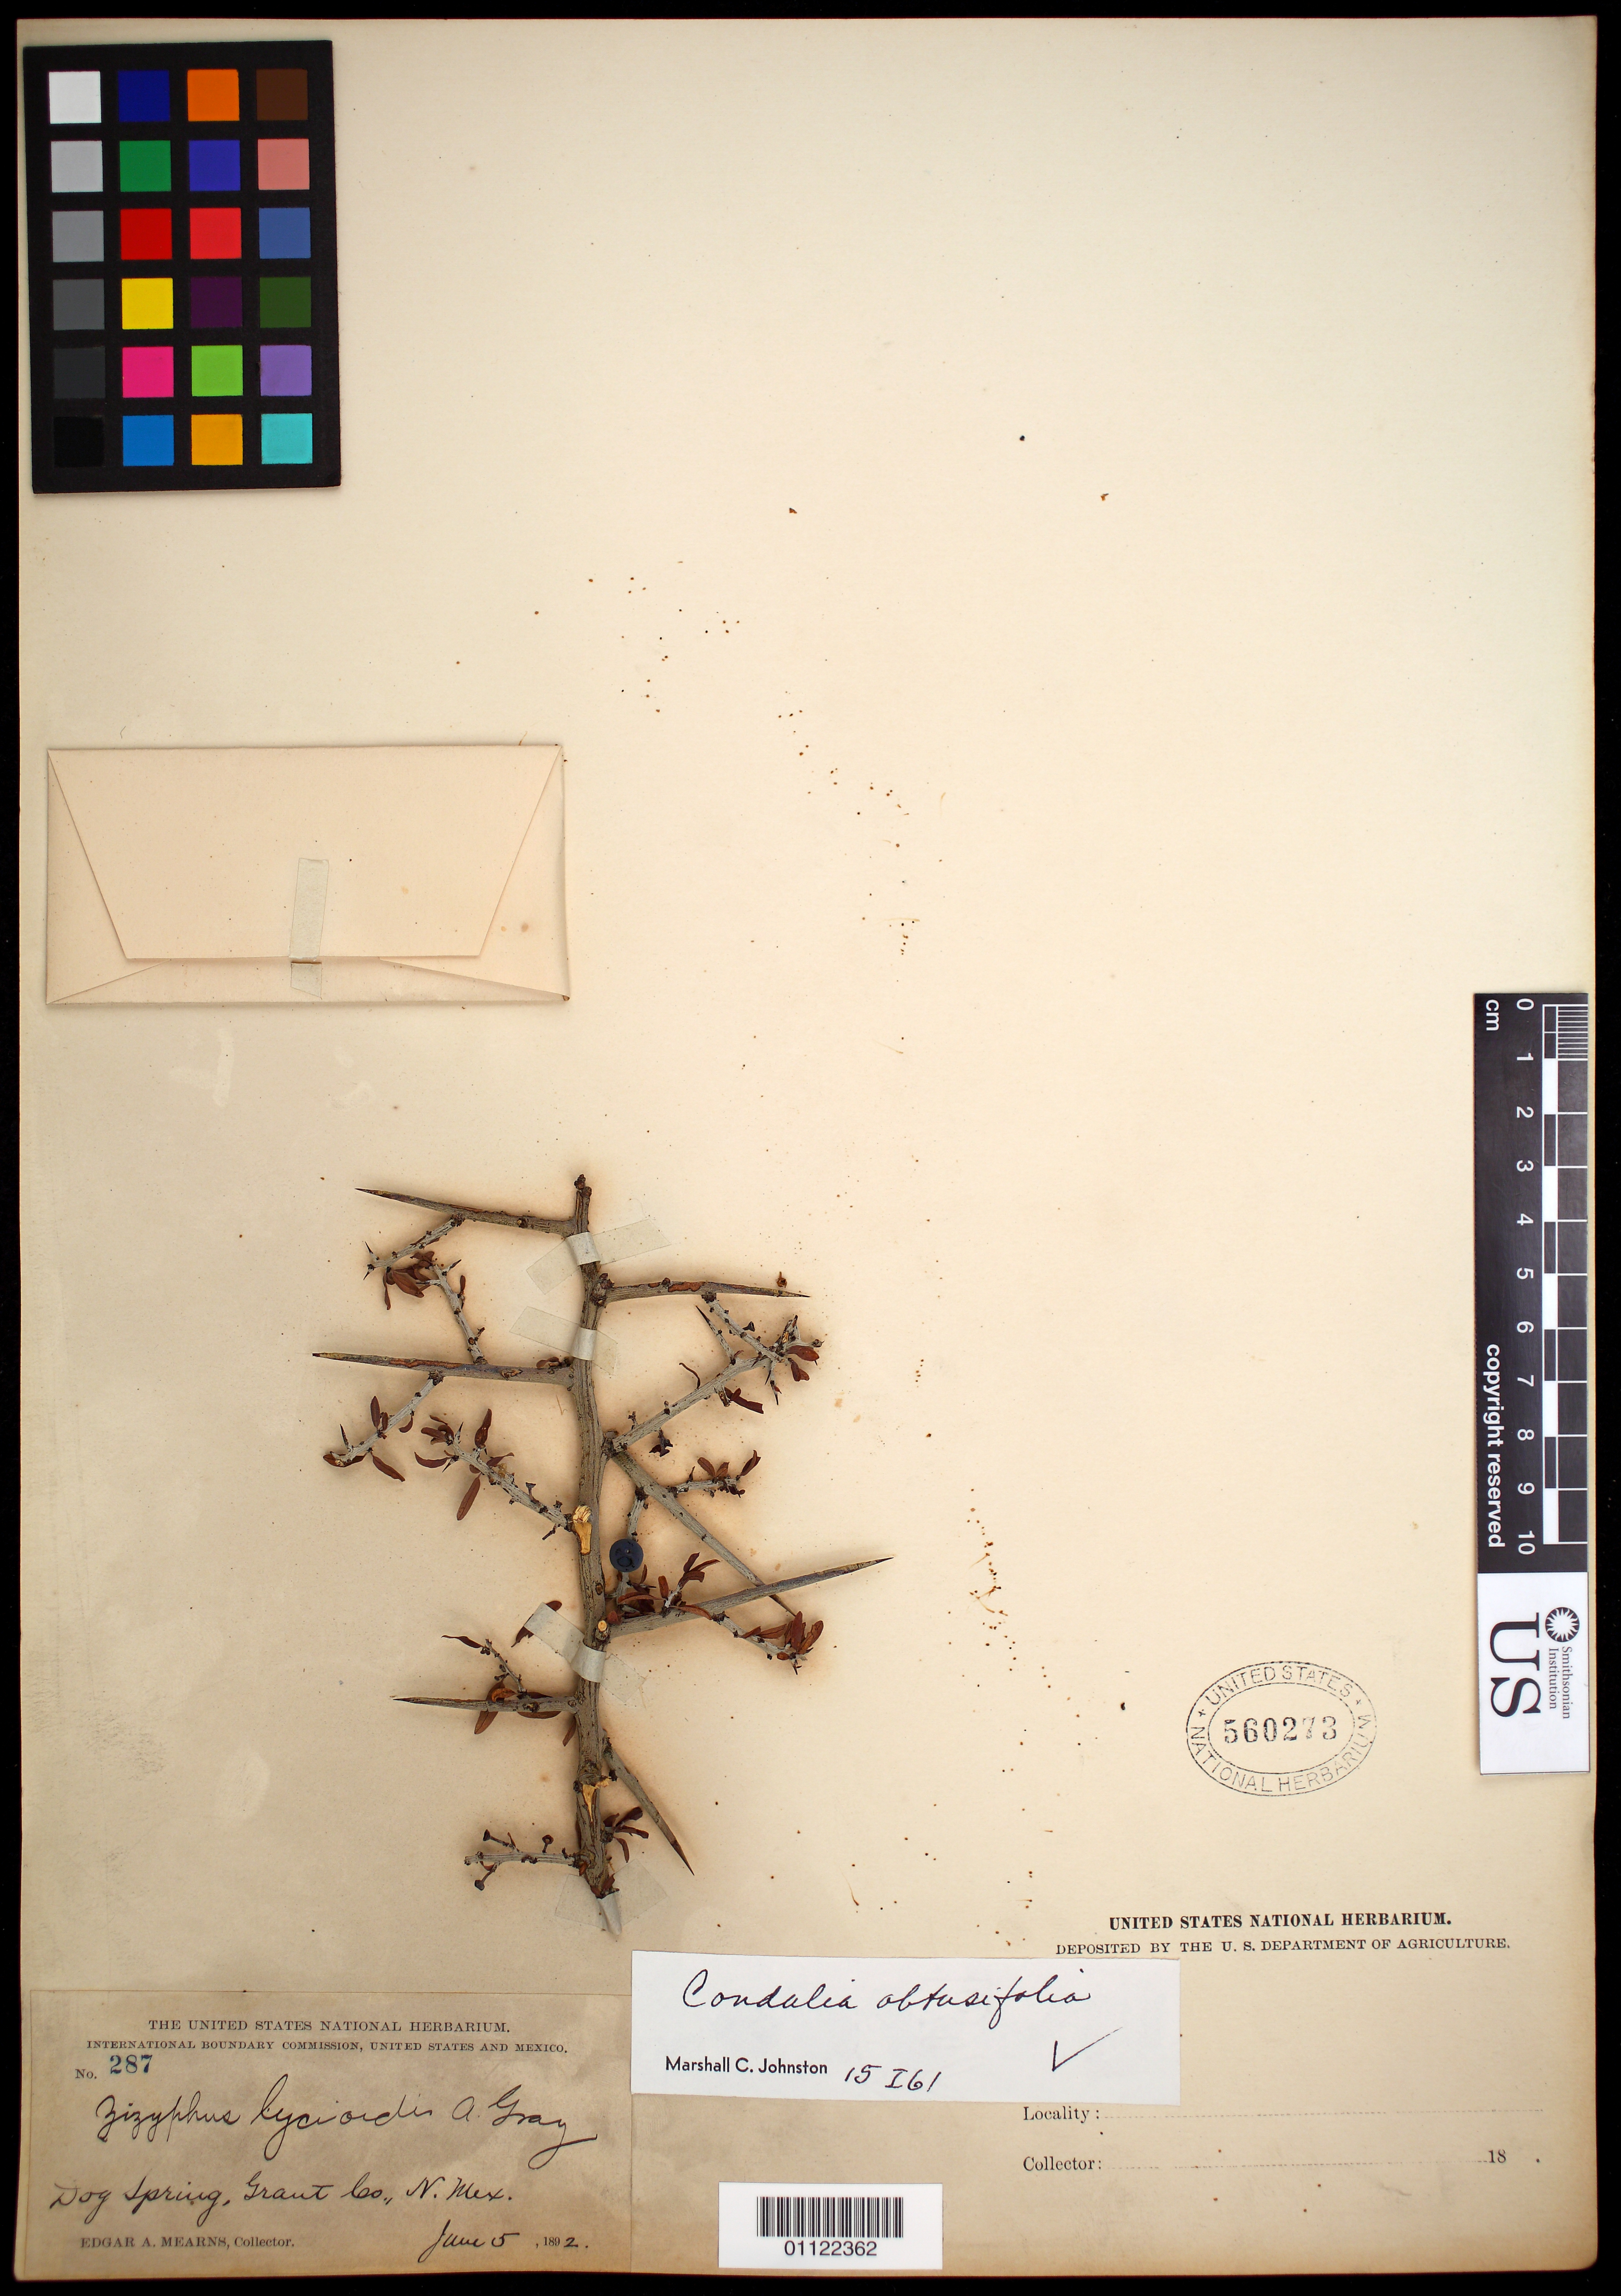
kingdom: Plantae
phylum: Tracheophyta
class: Magnoliopsida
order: Rosales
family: Rhamnaceae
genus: Sarcomphalus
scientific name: Sarcomphalus obtusifolius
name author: (Hook. ex Torr. & A. Gray) Hauenschild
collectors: E. A. Mearns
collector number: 287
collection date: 1892-06-05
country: United States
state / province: New Mexico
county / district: Grant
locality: Dog Spring.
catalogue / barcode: US 560273